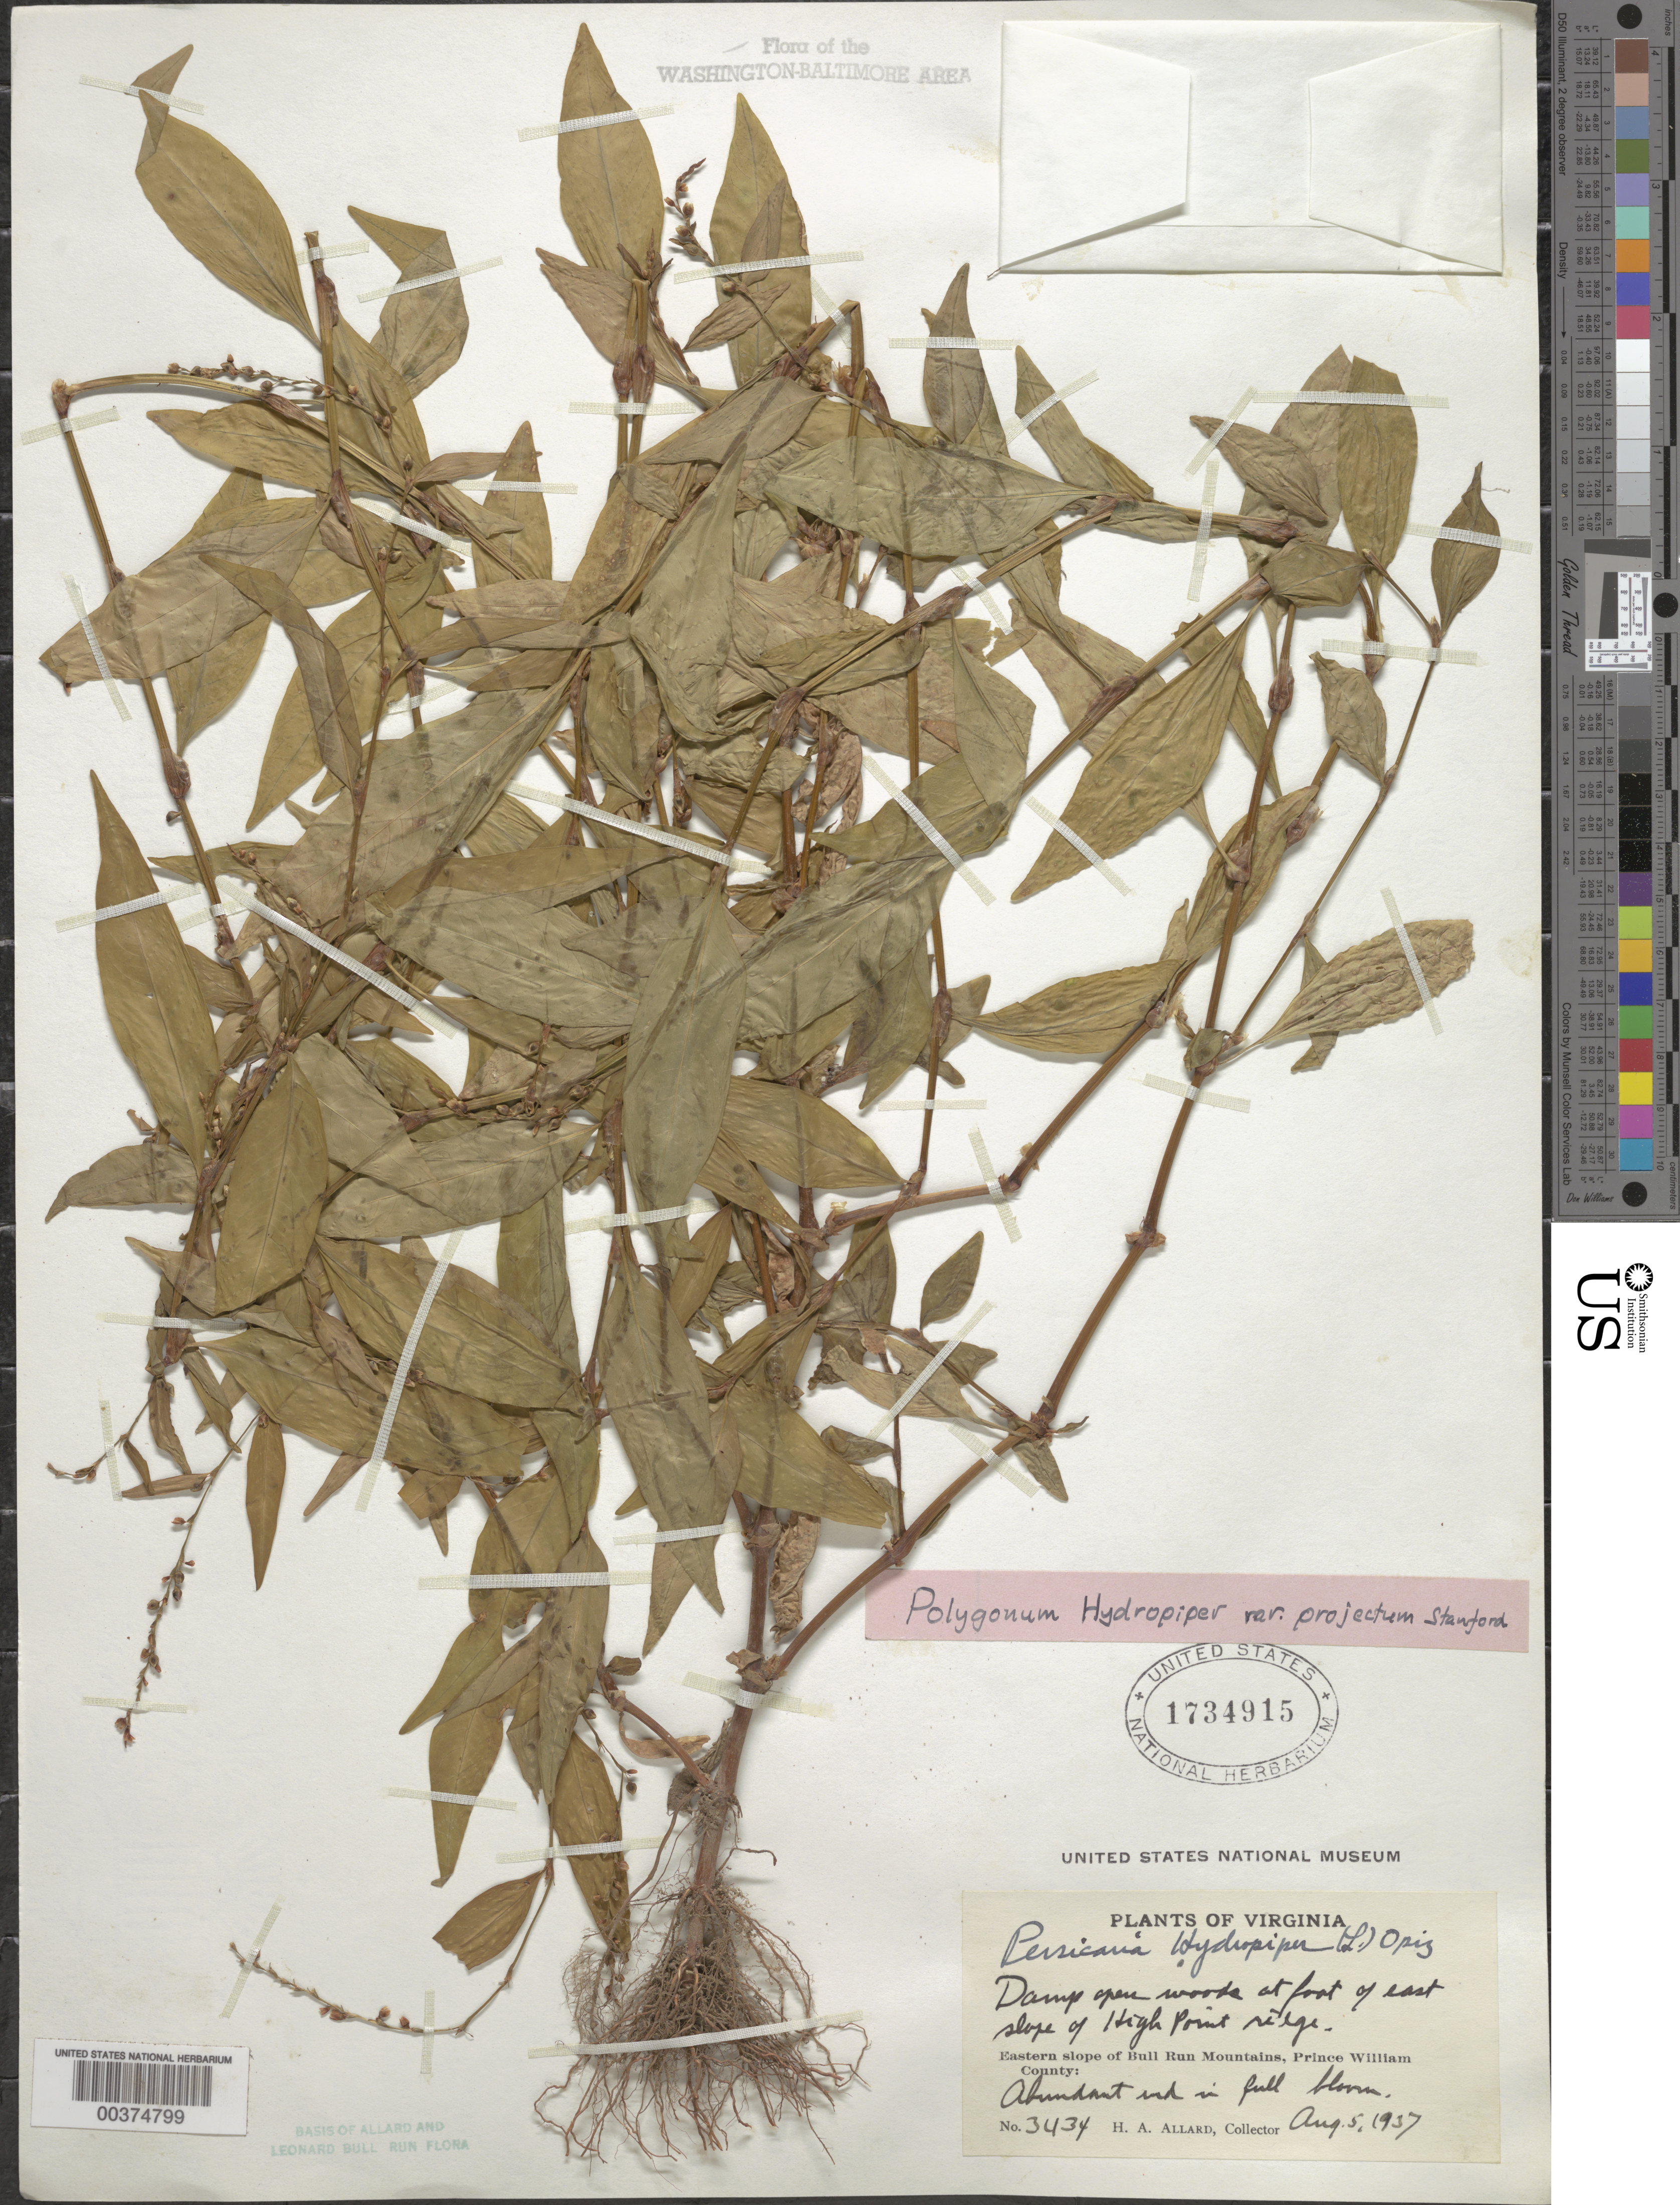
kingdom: Plantae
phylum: Tracheophyta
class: Magnoliopsida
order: Caryophyllales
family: Polygonaceae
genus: Persicaria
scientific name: Persicaria hydropiper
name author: (L.) Delarbre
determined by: Atha, D. E.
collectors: H. A. Allard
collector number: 3434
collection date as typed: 05 Aug 1937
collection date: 1937-08-05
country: United States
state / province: Virginia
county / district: Prince William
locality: E of High Point Ridge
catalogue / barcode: US 1734915